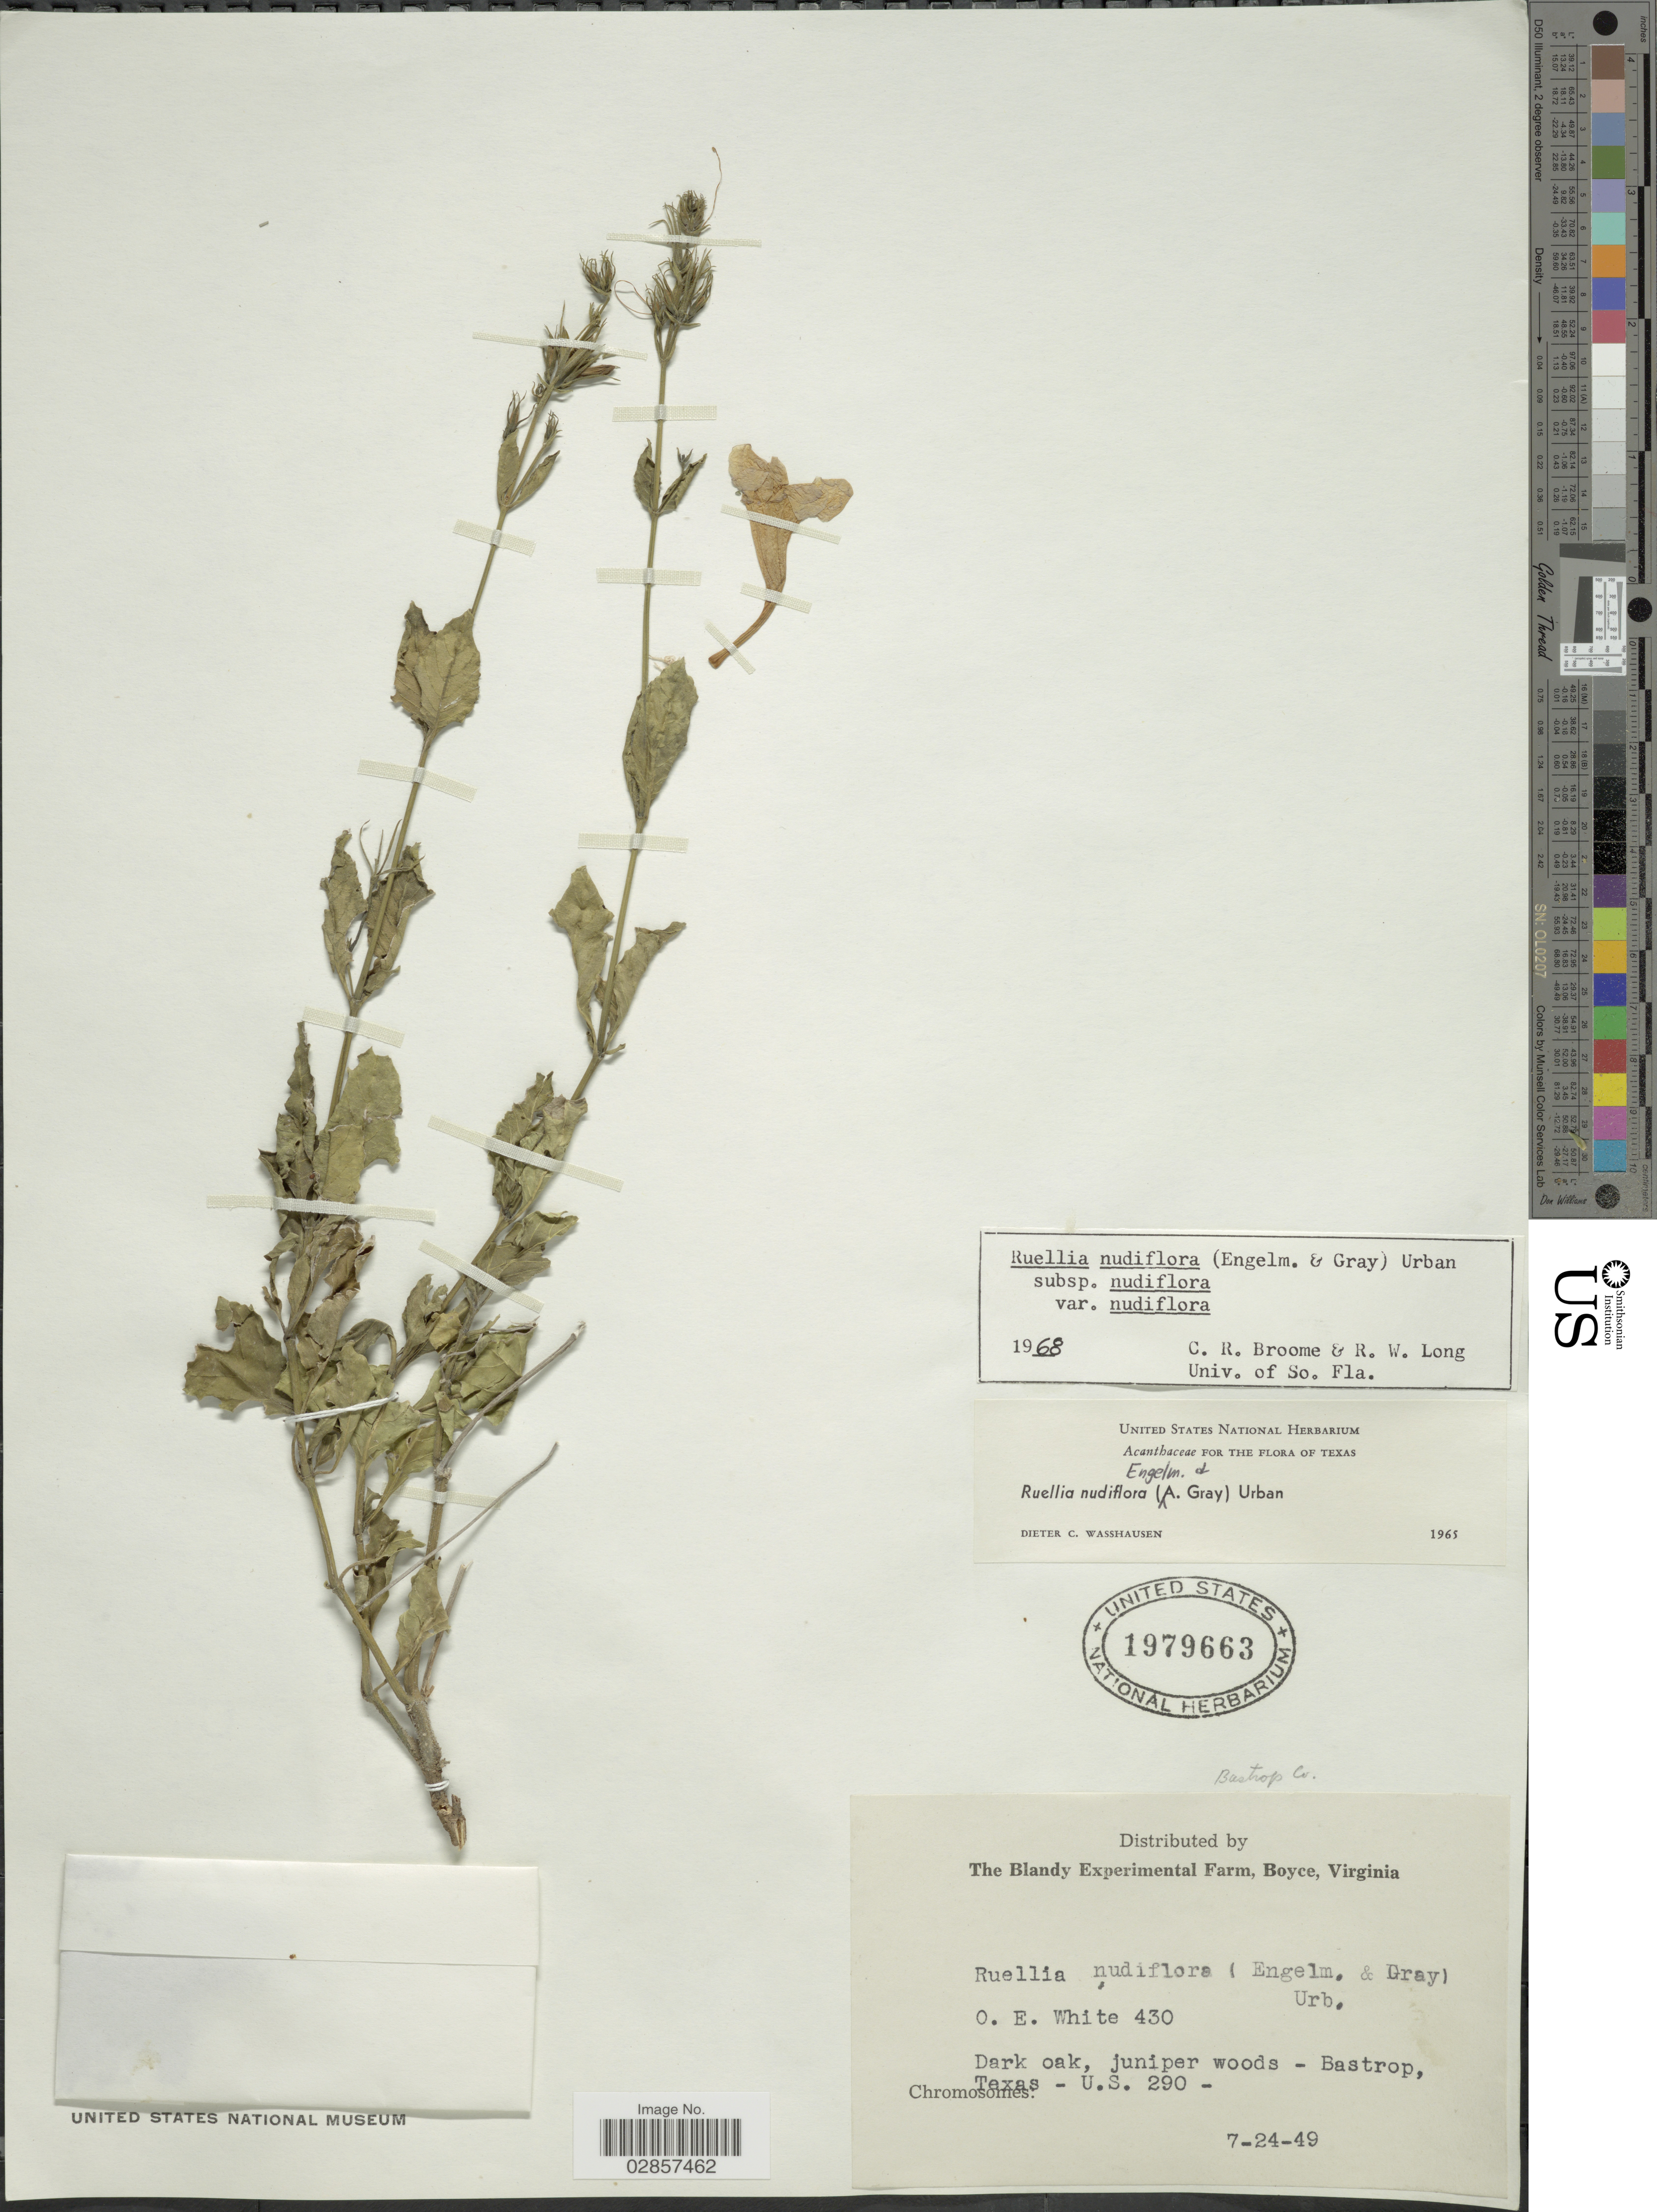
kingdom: Plantae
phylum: Tracheophyta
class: Magnoliopsida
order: Lamiales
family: Acanthaceae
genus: Ruellia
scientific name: Ruellia nudiflora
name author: (Engelm. & A. Gray) Urb.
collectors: O. E. White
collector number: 430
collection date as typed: Transcribed d/m/y: 24/7/49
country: United States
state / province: Texas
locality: Bastrop Co., Bastrop, Texas, U.S. 290.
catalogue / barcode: US 1979663